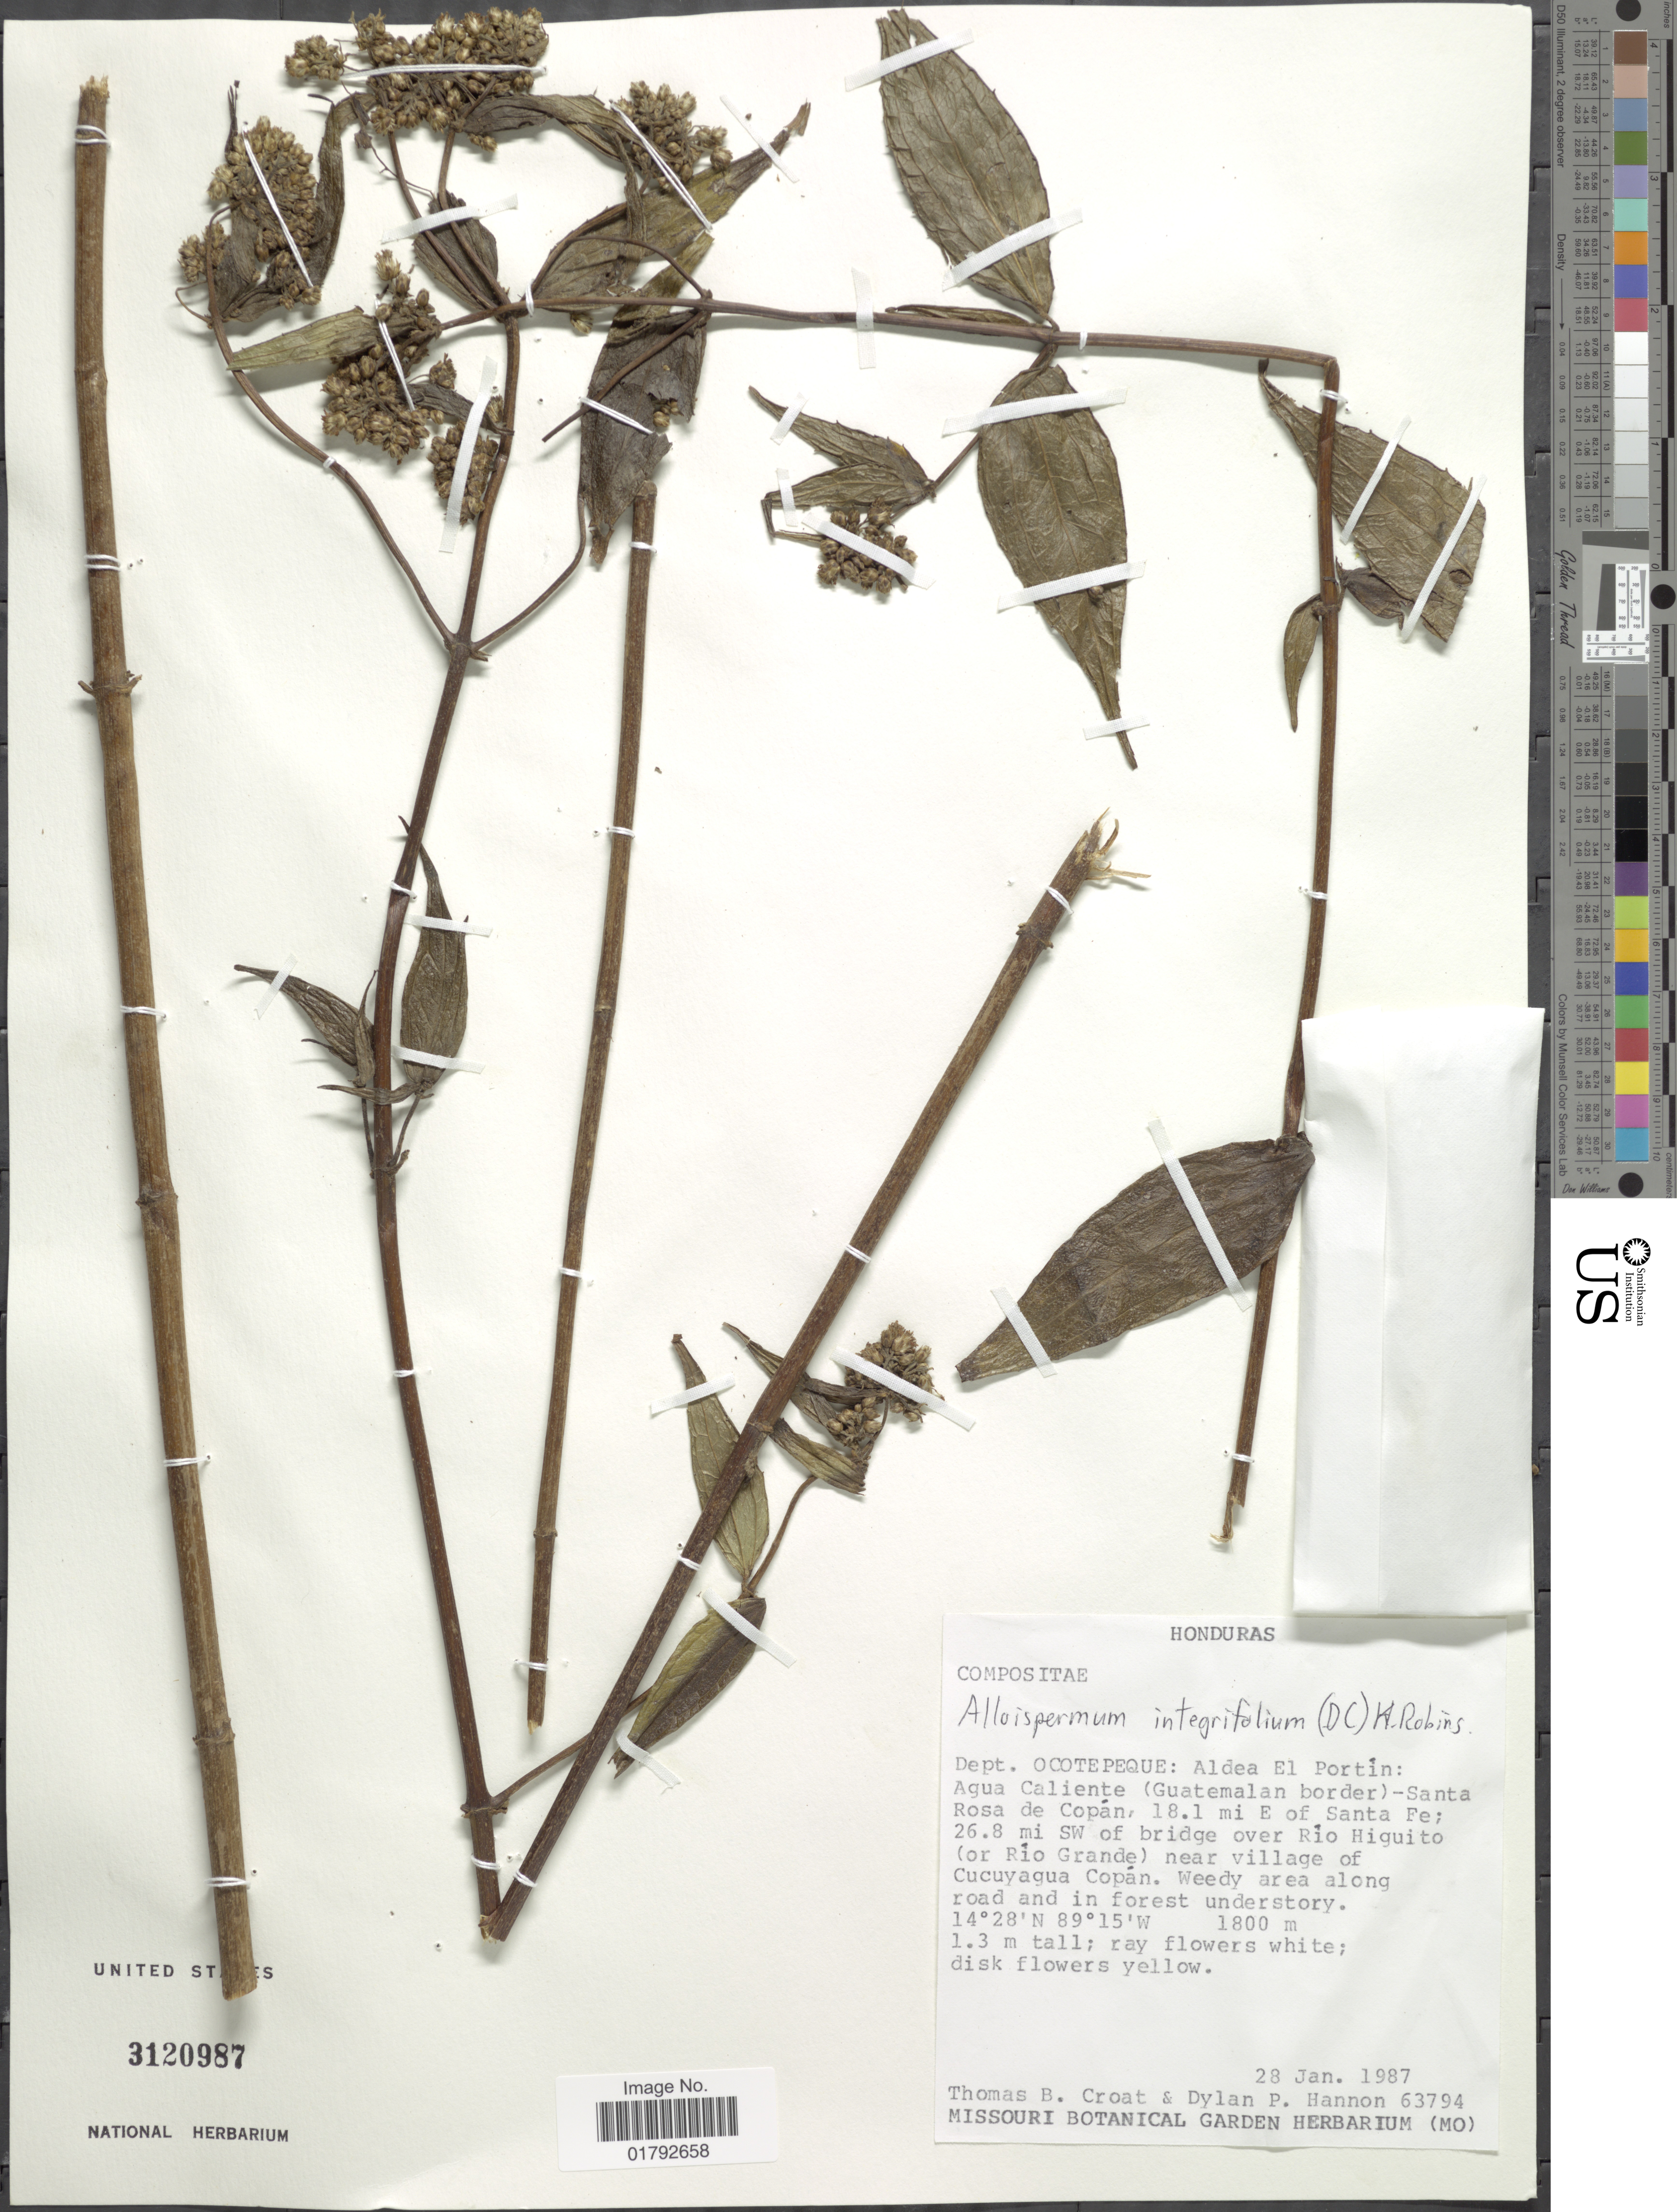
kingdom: Plantae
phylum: Tracheophyta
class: Magnoliopsida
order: Asterales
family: Asteraceae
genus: Alloispermum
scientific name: Alloispermum integrifolium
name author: (DC.) H. Rob.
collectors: T. B. Croat & D. Hannon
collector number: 63794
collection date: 1987-01-28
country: Honduras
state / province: Ocotepeque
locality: Dept. Ocotepeque: Aldea El Portin: Agua caliente (Guatemala border) - Santa Rosa de Copan , 18.1 mi E of Santa Fe. 26.8 mi SW of bridge over Rio Hiquito (or Rio Grande) near village of Cucuyagua Copan.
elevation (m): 1800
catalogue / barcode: US 3120987